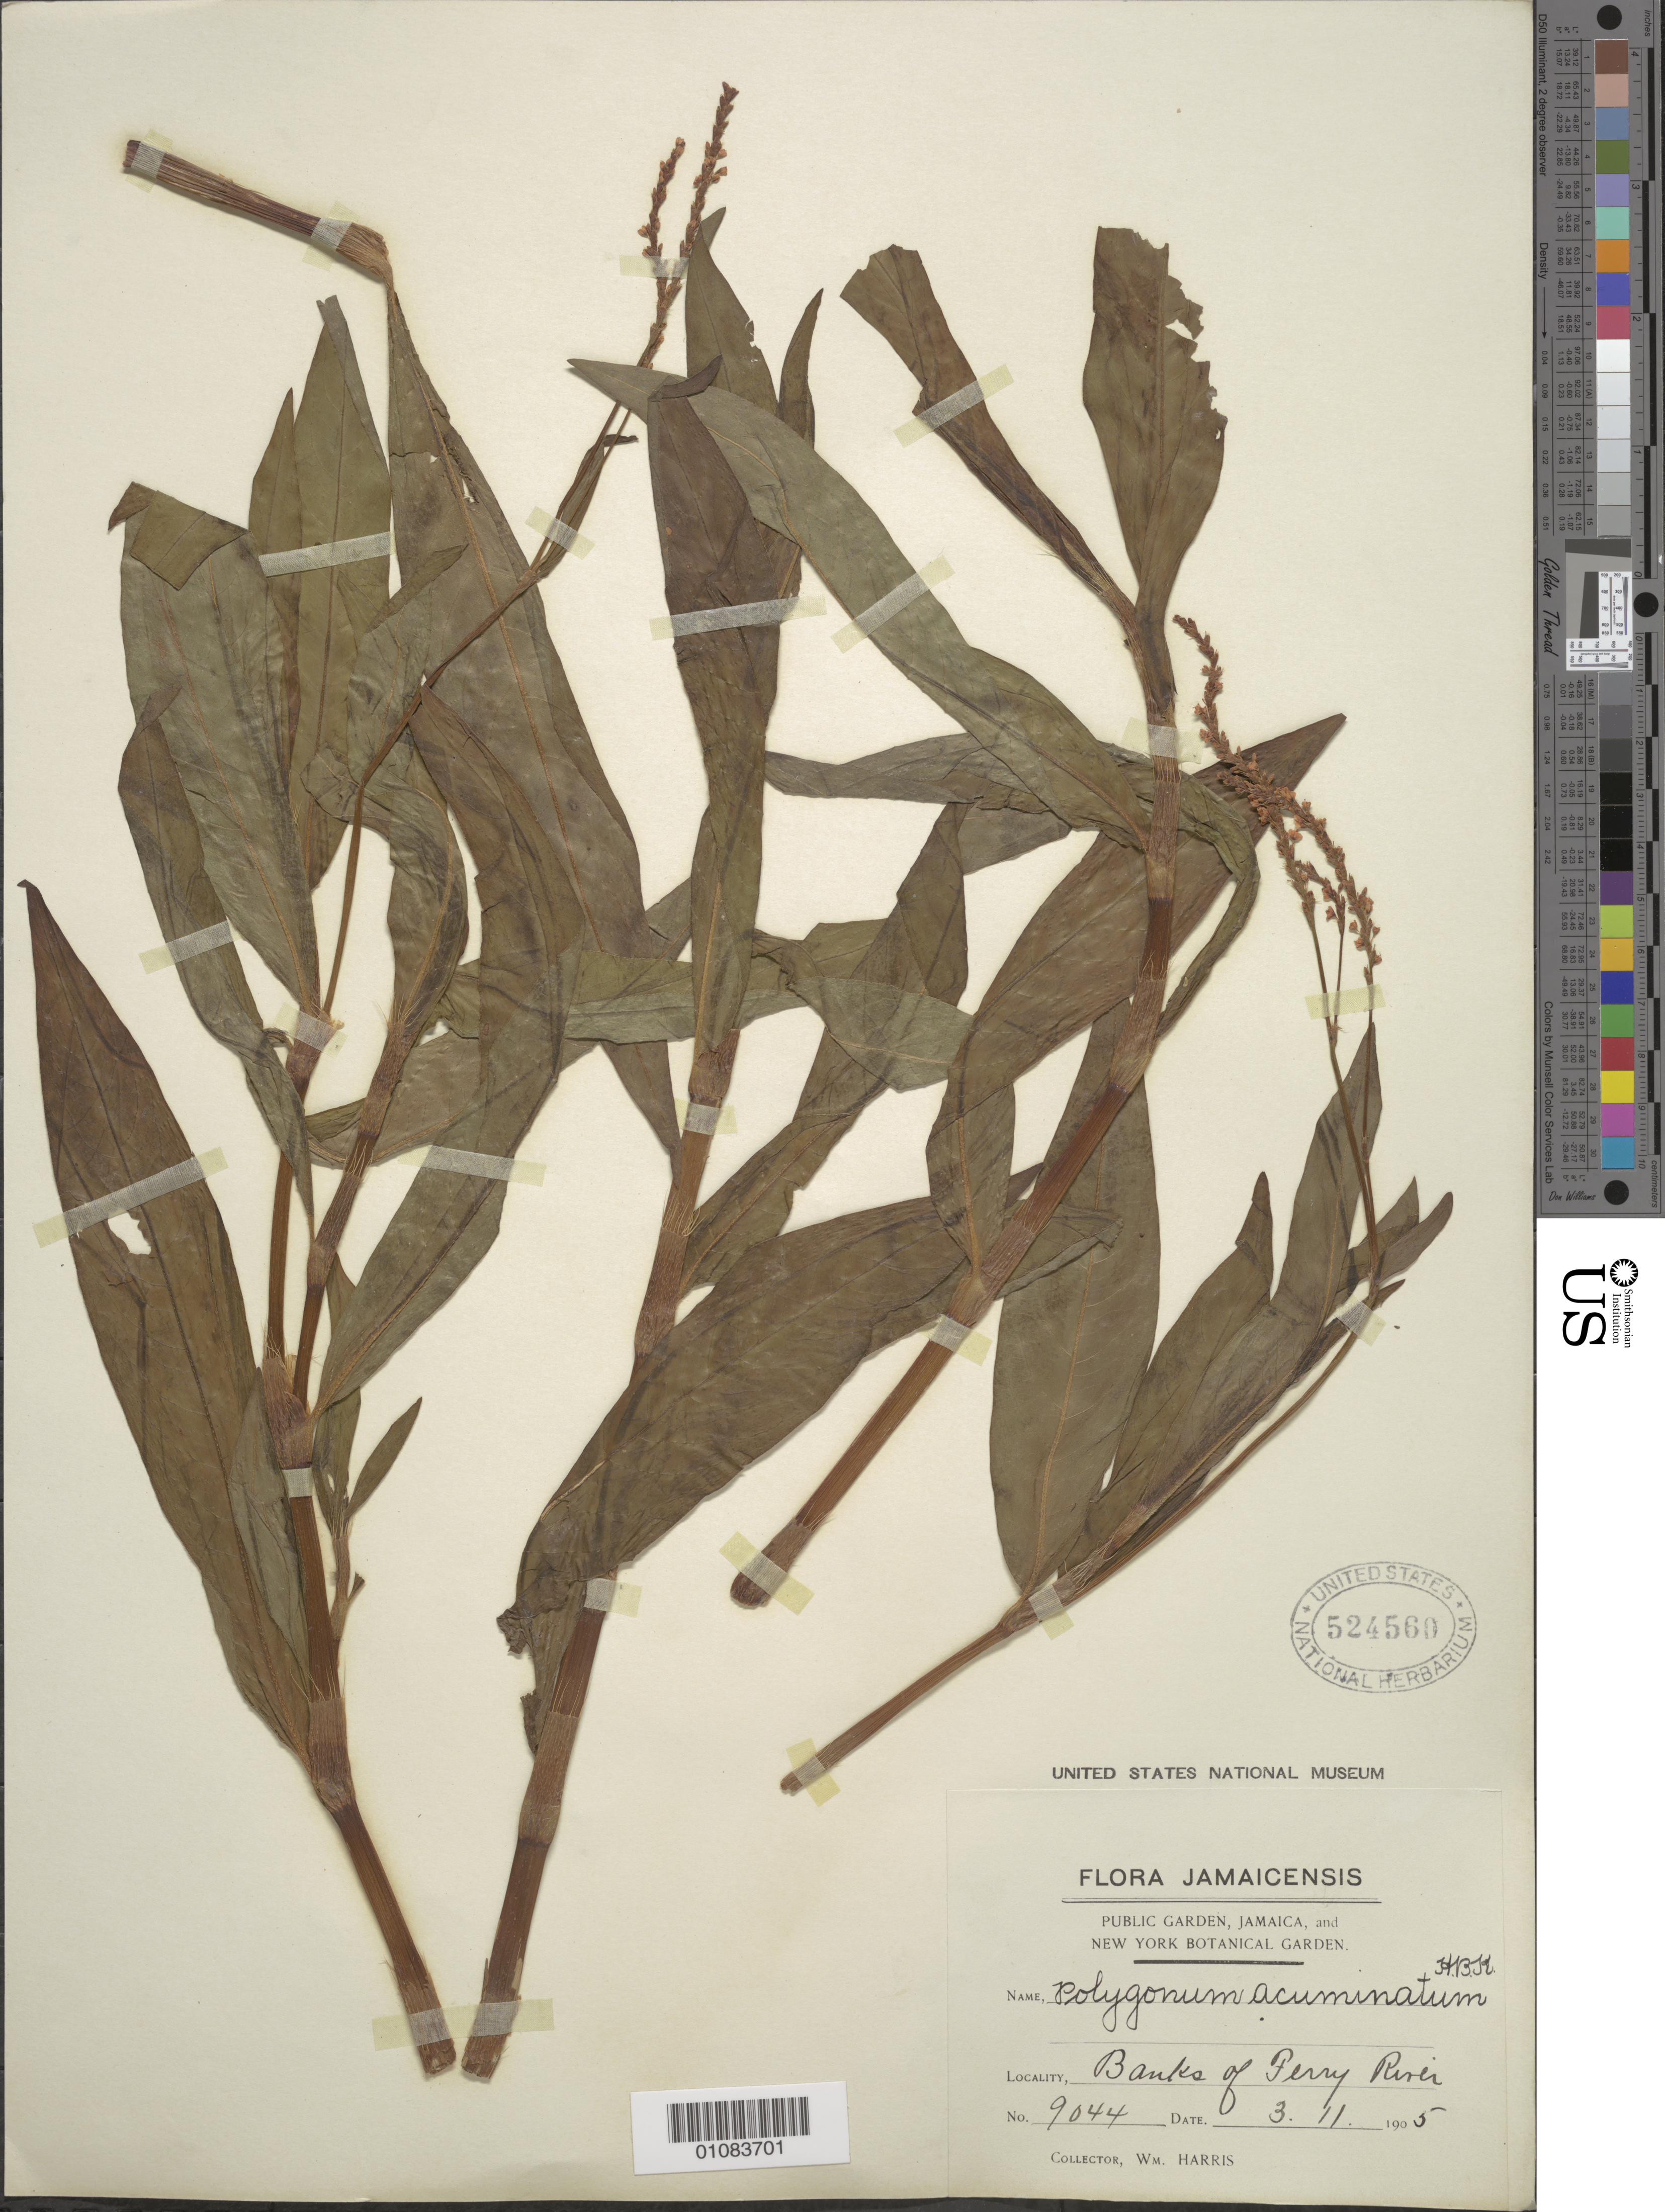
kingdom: Plantae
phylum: Tracheophyta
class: Magnoliopsida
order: Caryophyllales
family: Polygonaceae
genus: Polygonum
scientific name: Polygonum acuminatum var. acuminatum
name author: Kunth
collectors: W. Harris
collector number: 03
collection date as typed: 03 Nov 1905 or 11 Mar 1905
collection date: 1905-03-11 or 1905-11-03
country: Jamaica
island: Jamaica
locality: Banks of Perry River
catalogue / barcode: US 524560